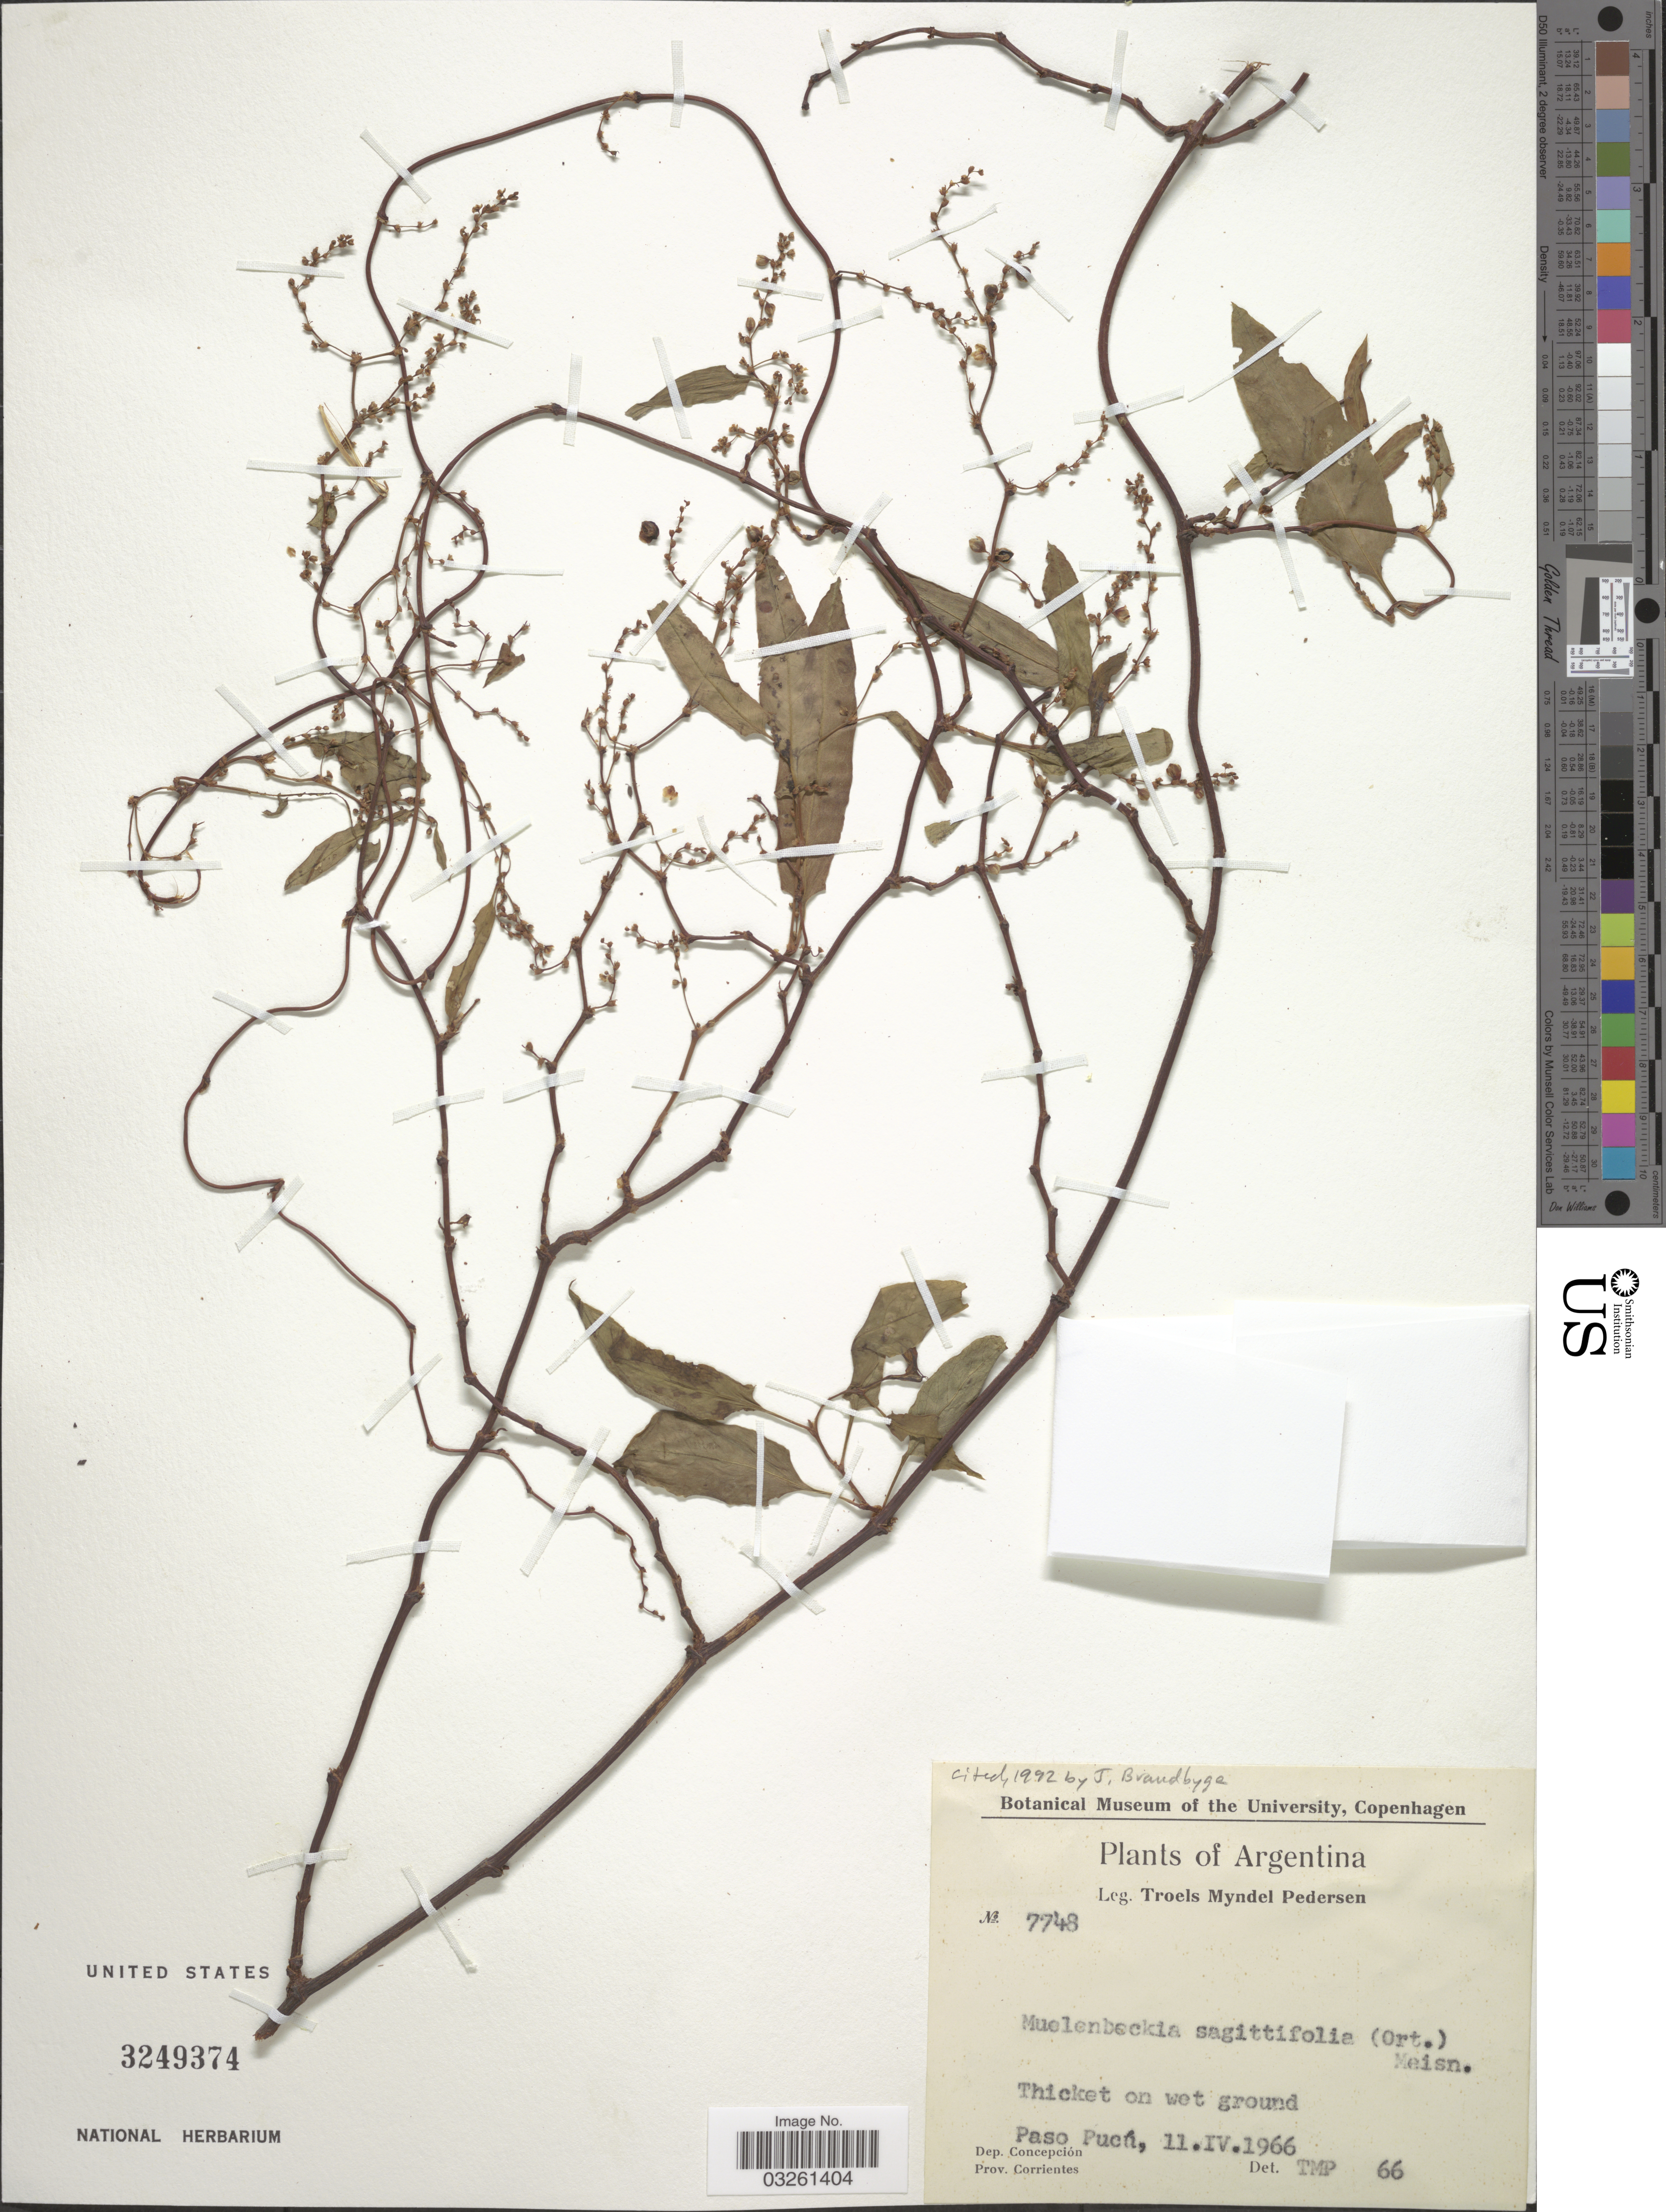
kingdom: Plantae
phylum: Tracheophyta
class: Magnoliopsida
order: Caryophyllales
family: Polygonaceae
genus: Muehlenbeckia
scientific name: Muehlenbeckia sagittifolia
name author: (Ortega) Meisn.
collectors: T. Pederson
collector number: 7748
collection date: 1966-04-11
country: Paraguay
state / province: Concepcion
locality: Paso Pucú. Dep. Concepción. Prov. Corrientes.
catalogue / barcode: US 3249374